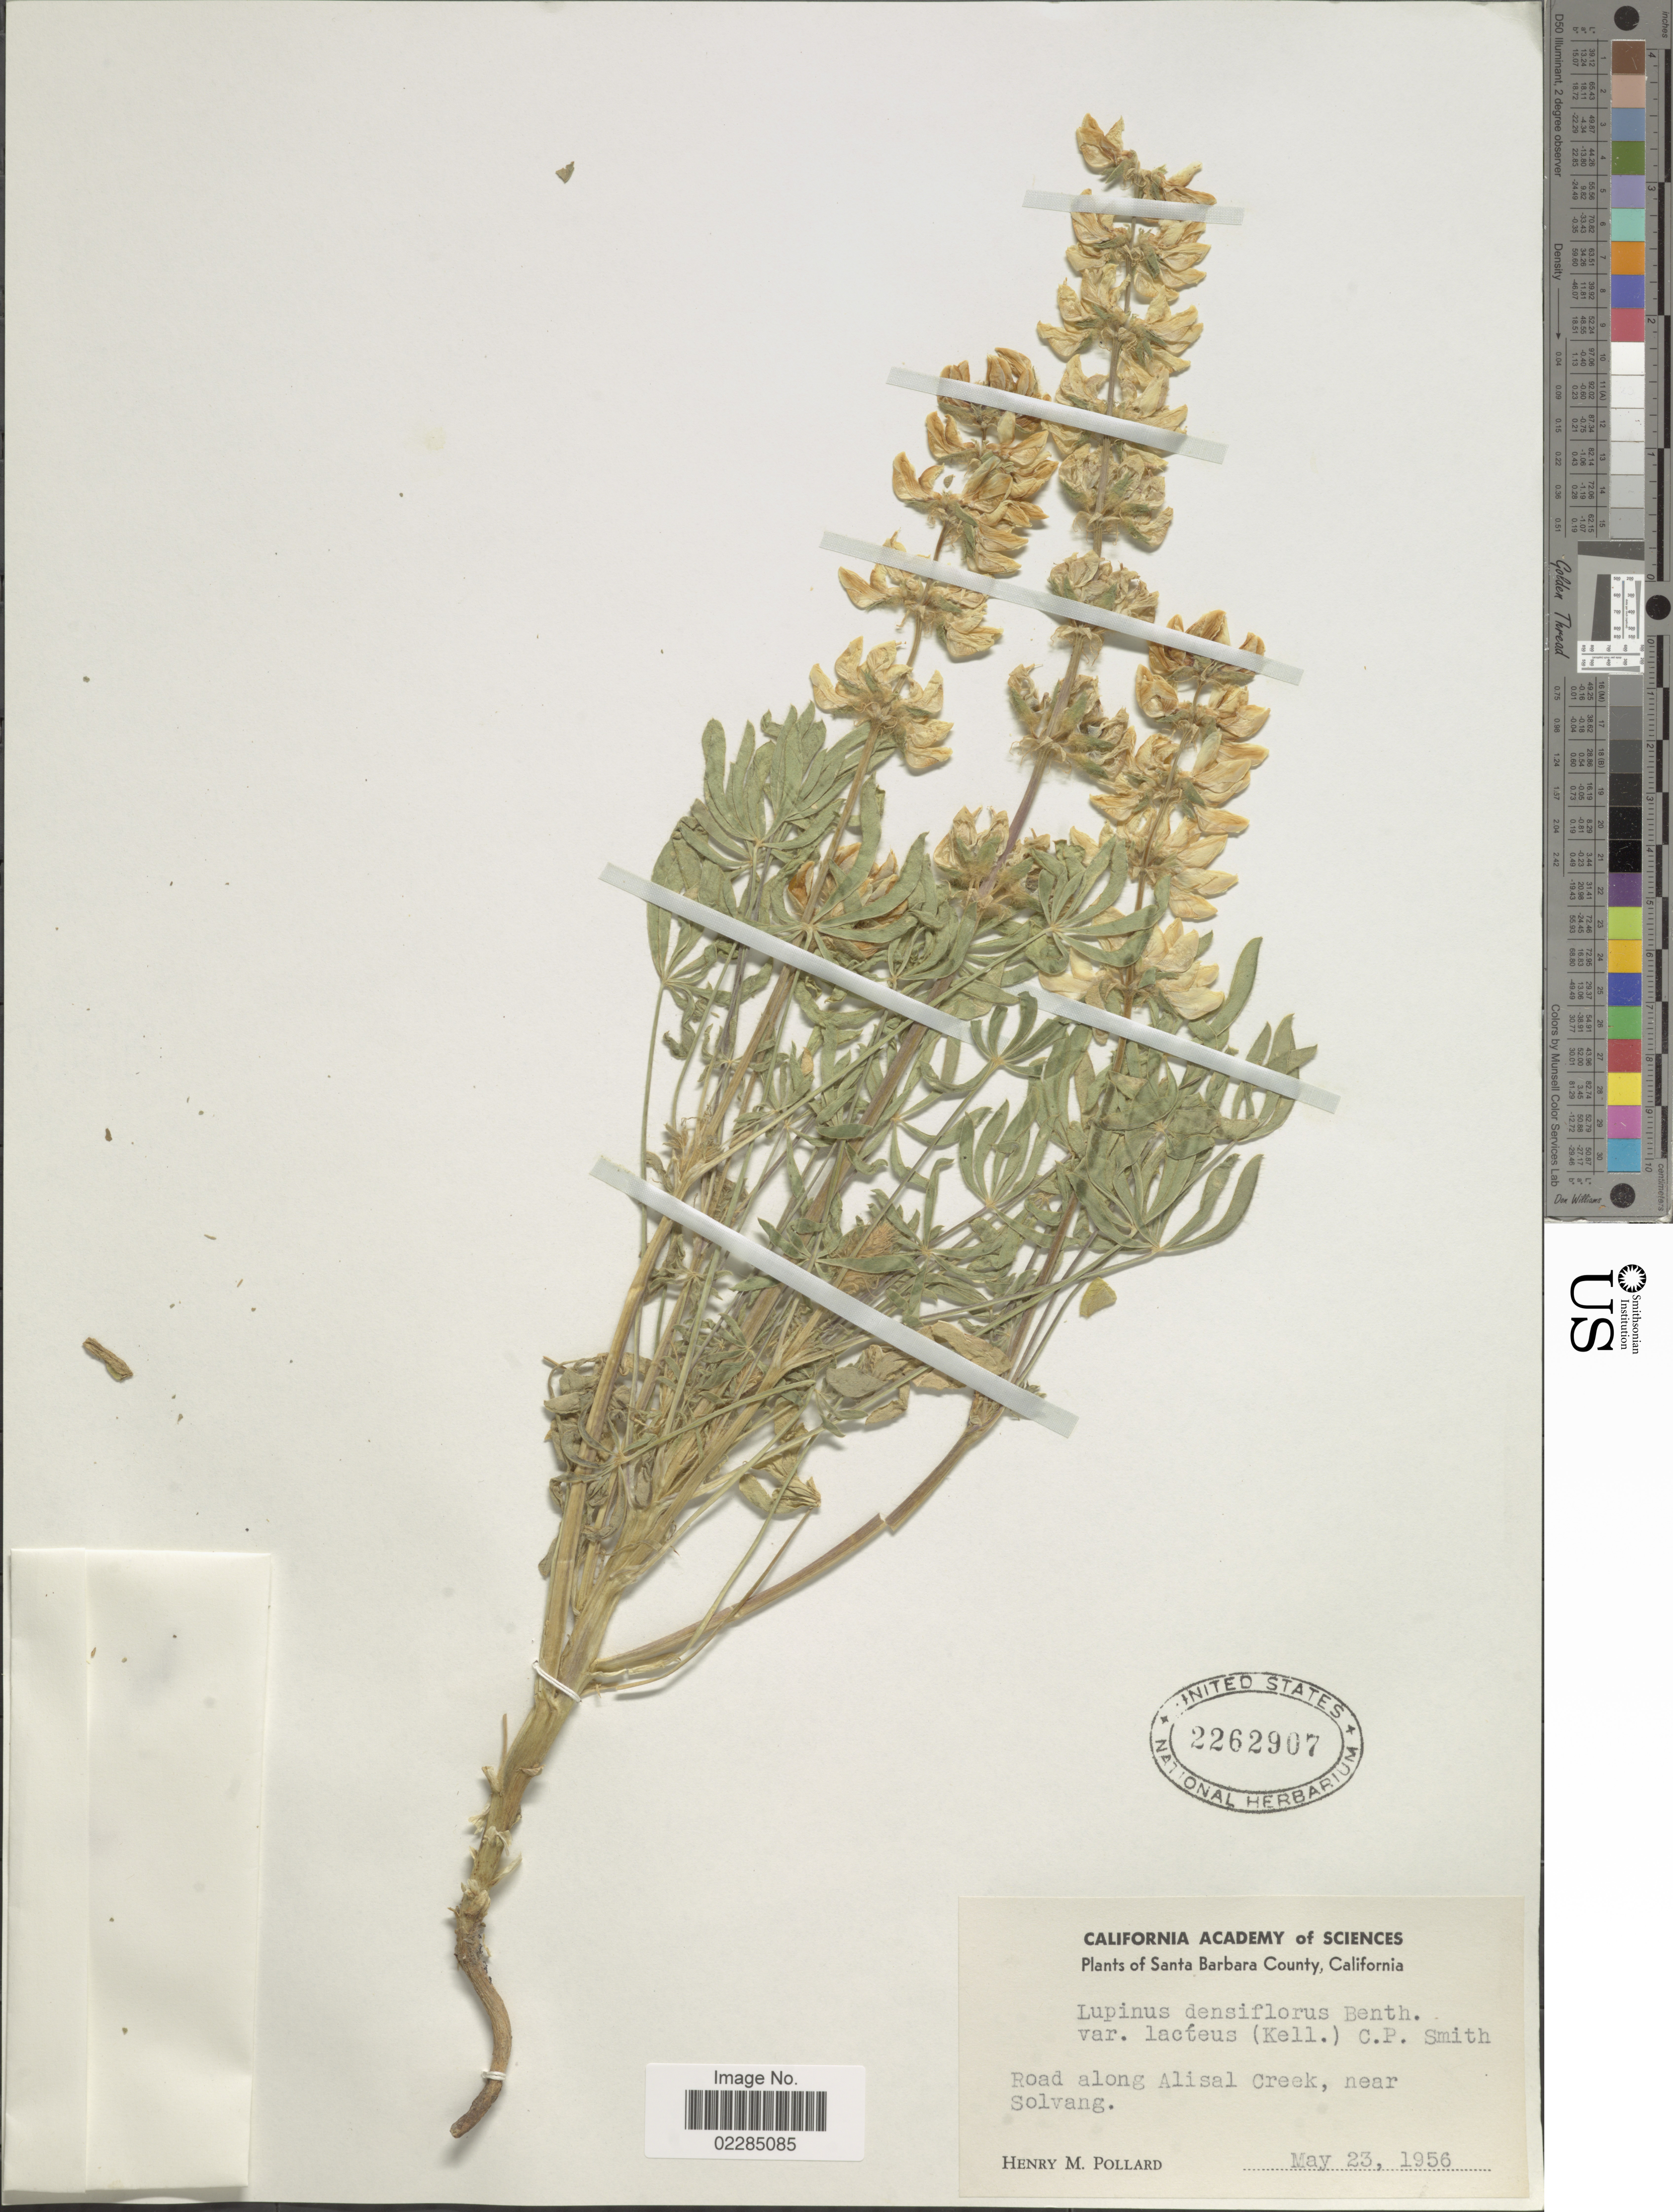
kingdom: Plantae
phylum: Tracheophyta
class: Magnoliopsida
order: Fabales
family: Fabaceae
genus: Lupinus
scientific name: Lupinus densiflorus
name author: Benth.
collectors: H. M. Pollard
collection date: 1956-05-23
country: United States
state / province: California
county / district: Santa Barbara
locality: Santa Barbara County, Road along Alisal Creek, near Solvang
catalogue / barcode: US 2262907